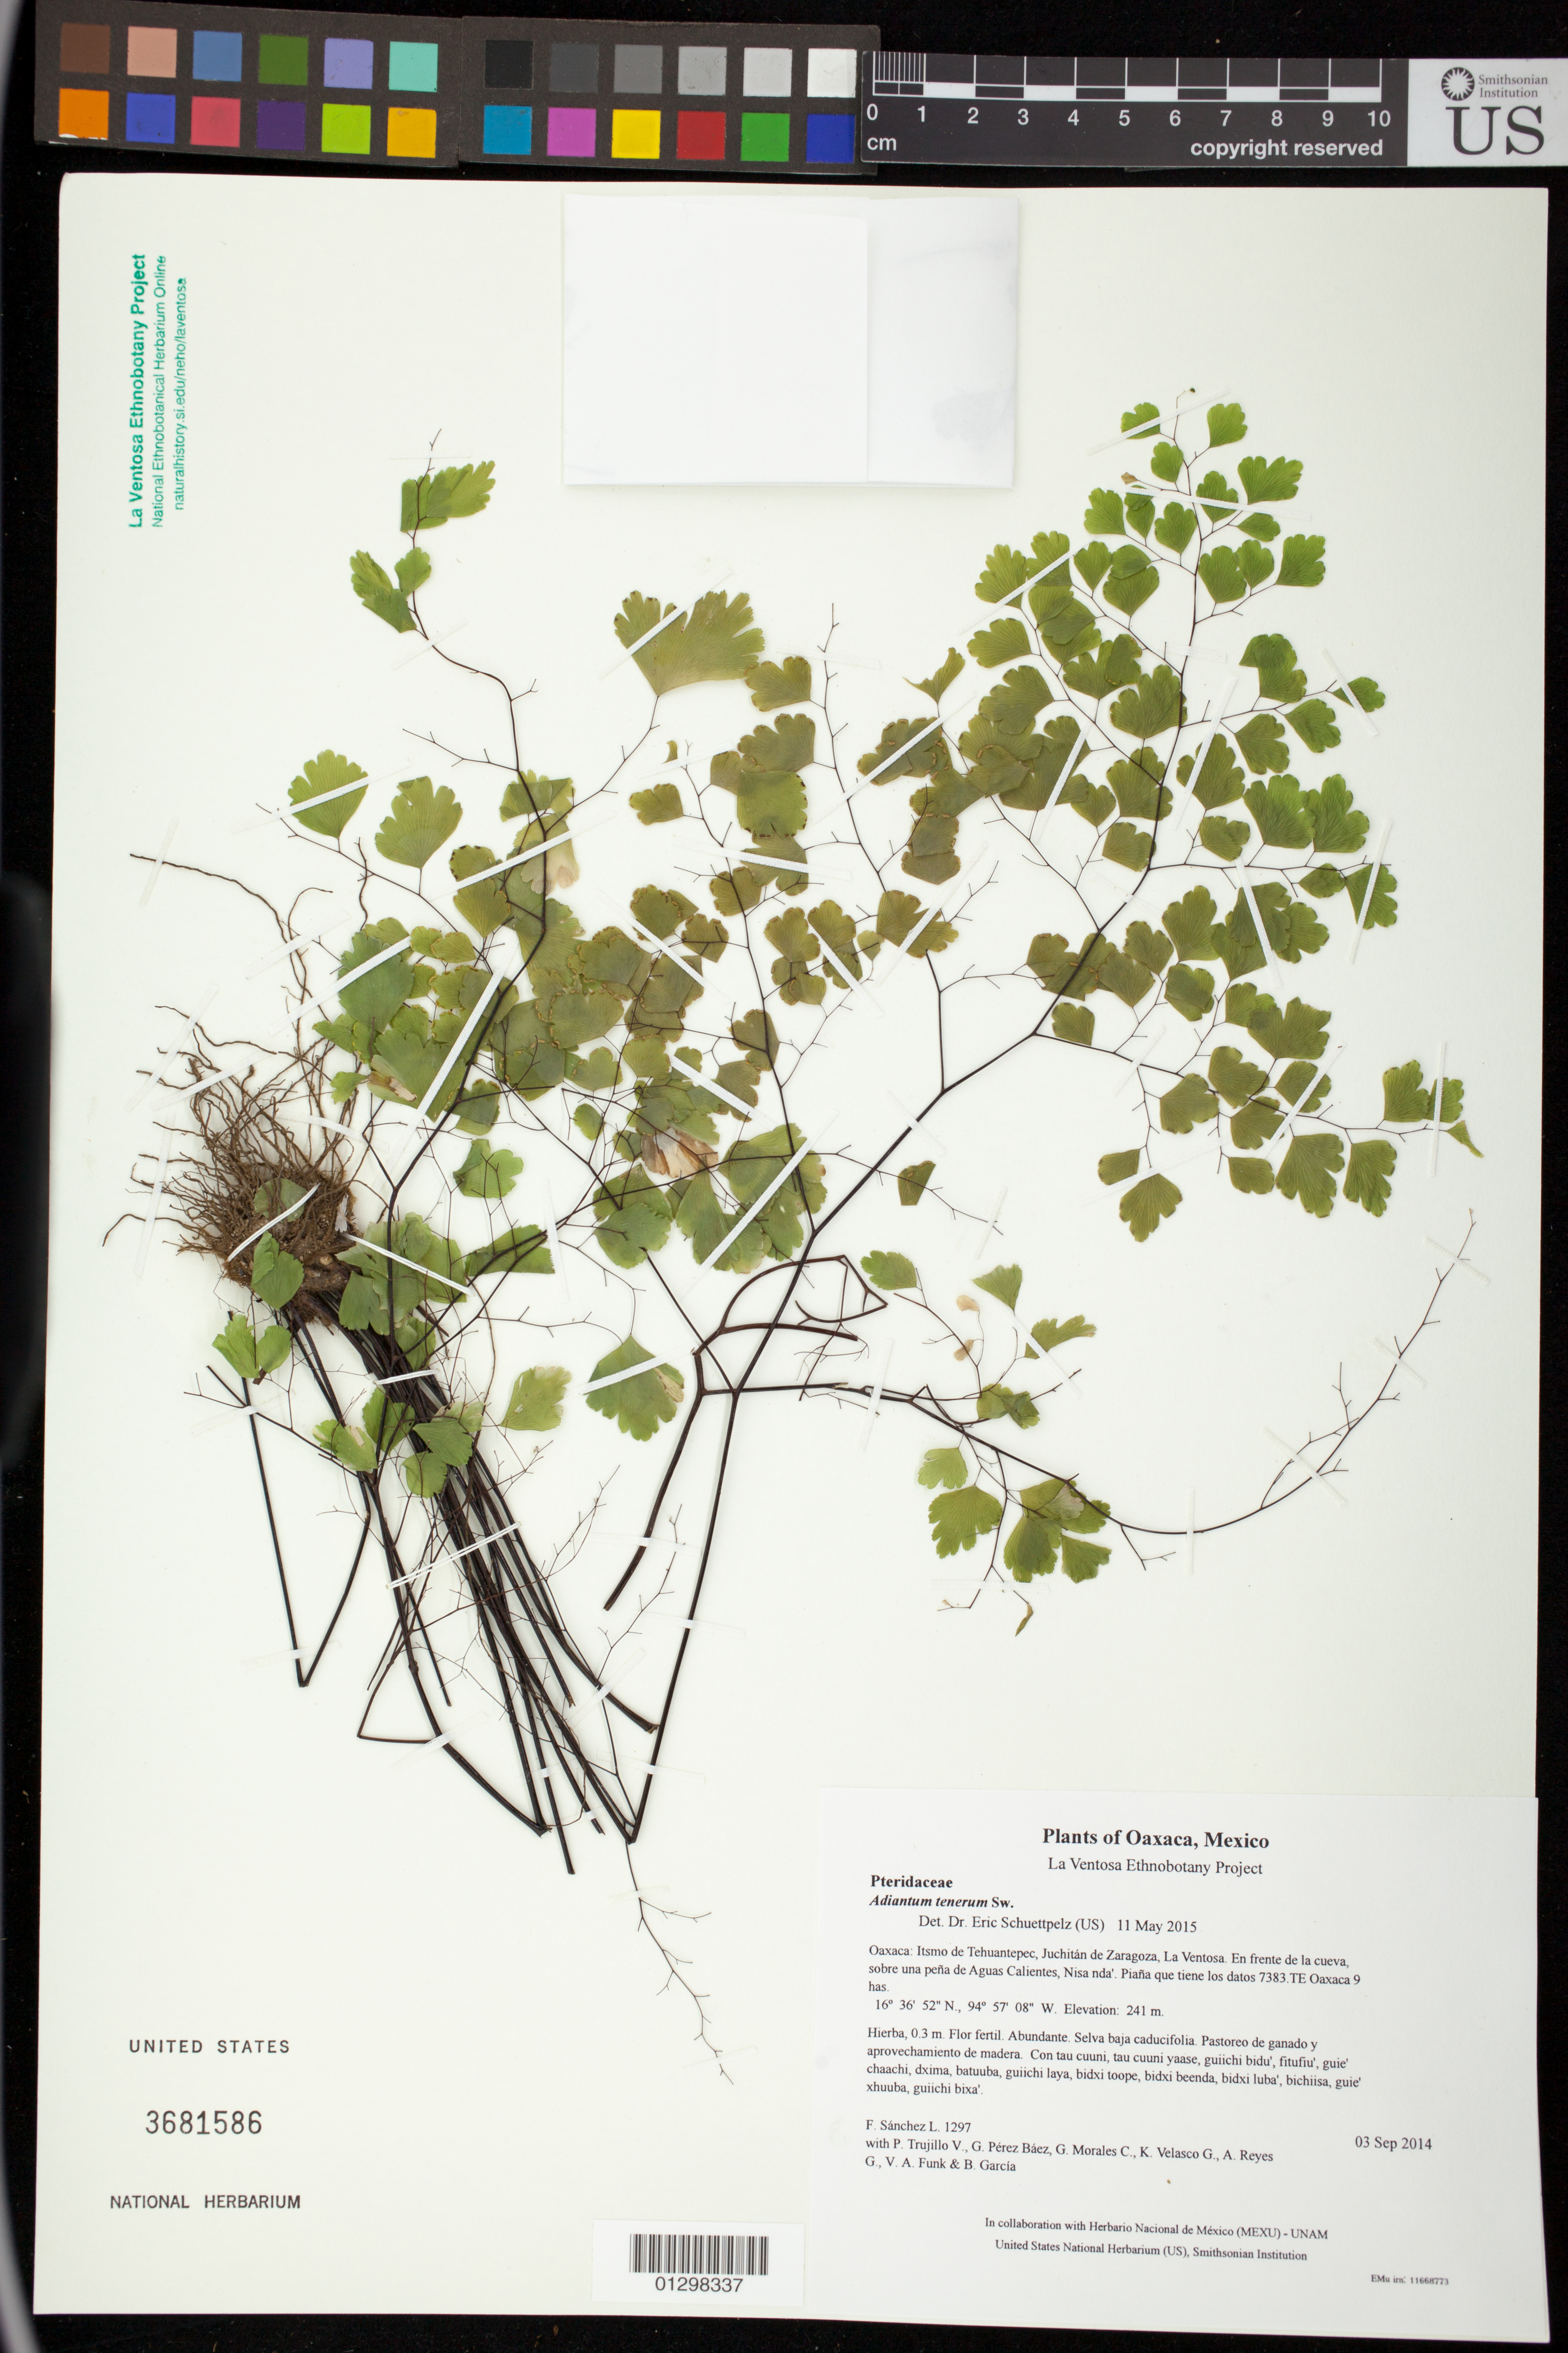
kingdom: Plantae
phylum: Tracheophyta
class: Polypodiopsida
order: Polypodiales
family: Pteridaceae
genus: Adiantum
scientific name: Adiantum tenerum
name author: Sw.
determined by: Schuettpelz, E., (US), Smithsonian Institution - National Museum of Natural History (UNITED STATES)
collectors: F. Sánchez L., P. Trujillo V., G. Pérez Báez, G. Morales C., K. Velasco G., A. Reyes G., V. Funk & B. García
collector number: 1297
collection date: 2014-09-03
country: Mexico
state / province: Oaxaca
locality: Itsmo de Tehuantepec, Juchitán de Zaragoza, La Ventosa. En frente de la cueva, sobre una peña de Aguas Calientes, Nisa nda'. Piaña que tiene los datos 7383.TE Oaxaca 9 has.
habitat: Selva baja caducifolia. Pastoreo de ganado y aprovechamiento de madera.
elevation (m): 241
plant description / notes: JEBOT, MEXU, SERO, US; Guixi bandaga. 0.3 m. Stale.; helecho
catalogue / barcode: US 3681586